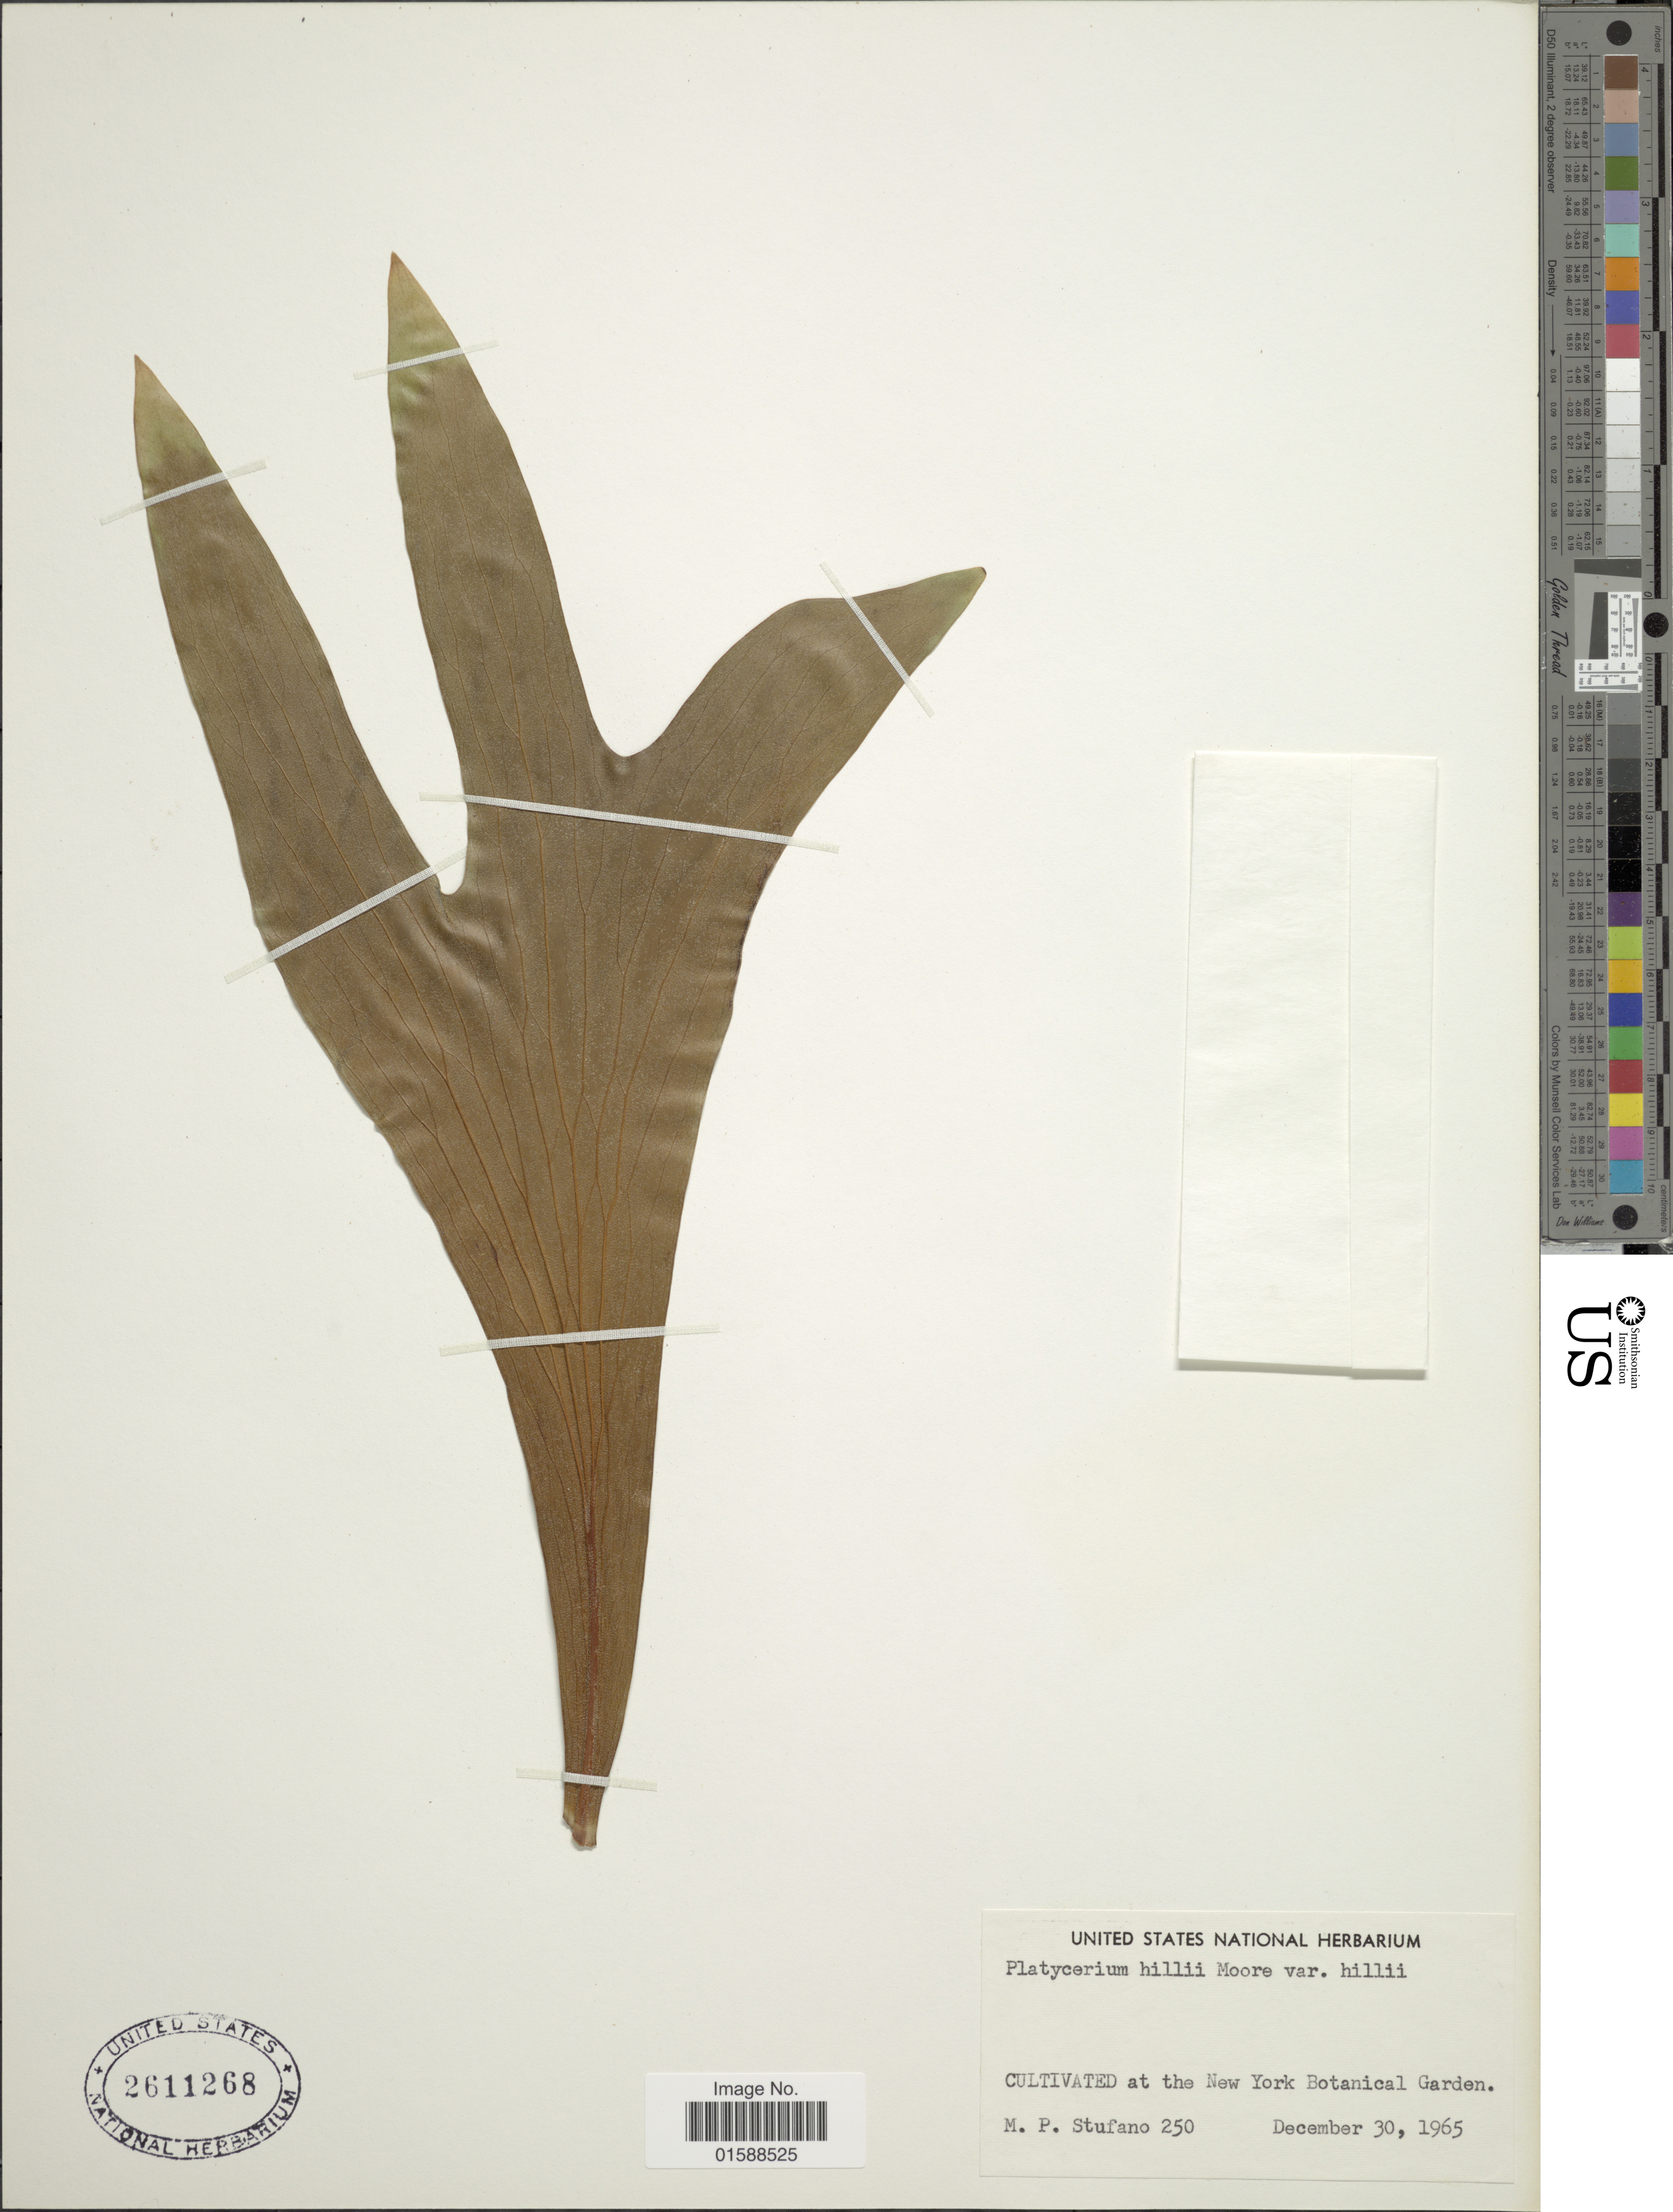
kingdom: Plantae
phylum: Tracheophyta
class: Polypodiopsida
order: Polypodiales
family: Polypodiaceae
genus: Platycerium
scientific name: Platycerium bifurcatum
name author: (Cav.) C. Chr.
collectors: M. Stufano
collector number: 250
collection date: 1965-12-30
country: United States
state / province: New York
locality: New York Botanical Garden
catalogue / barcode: US 2611268